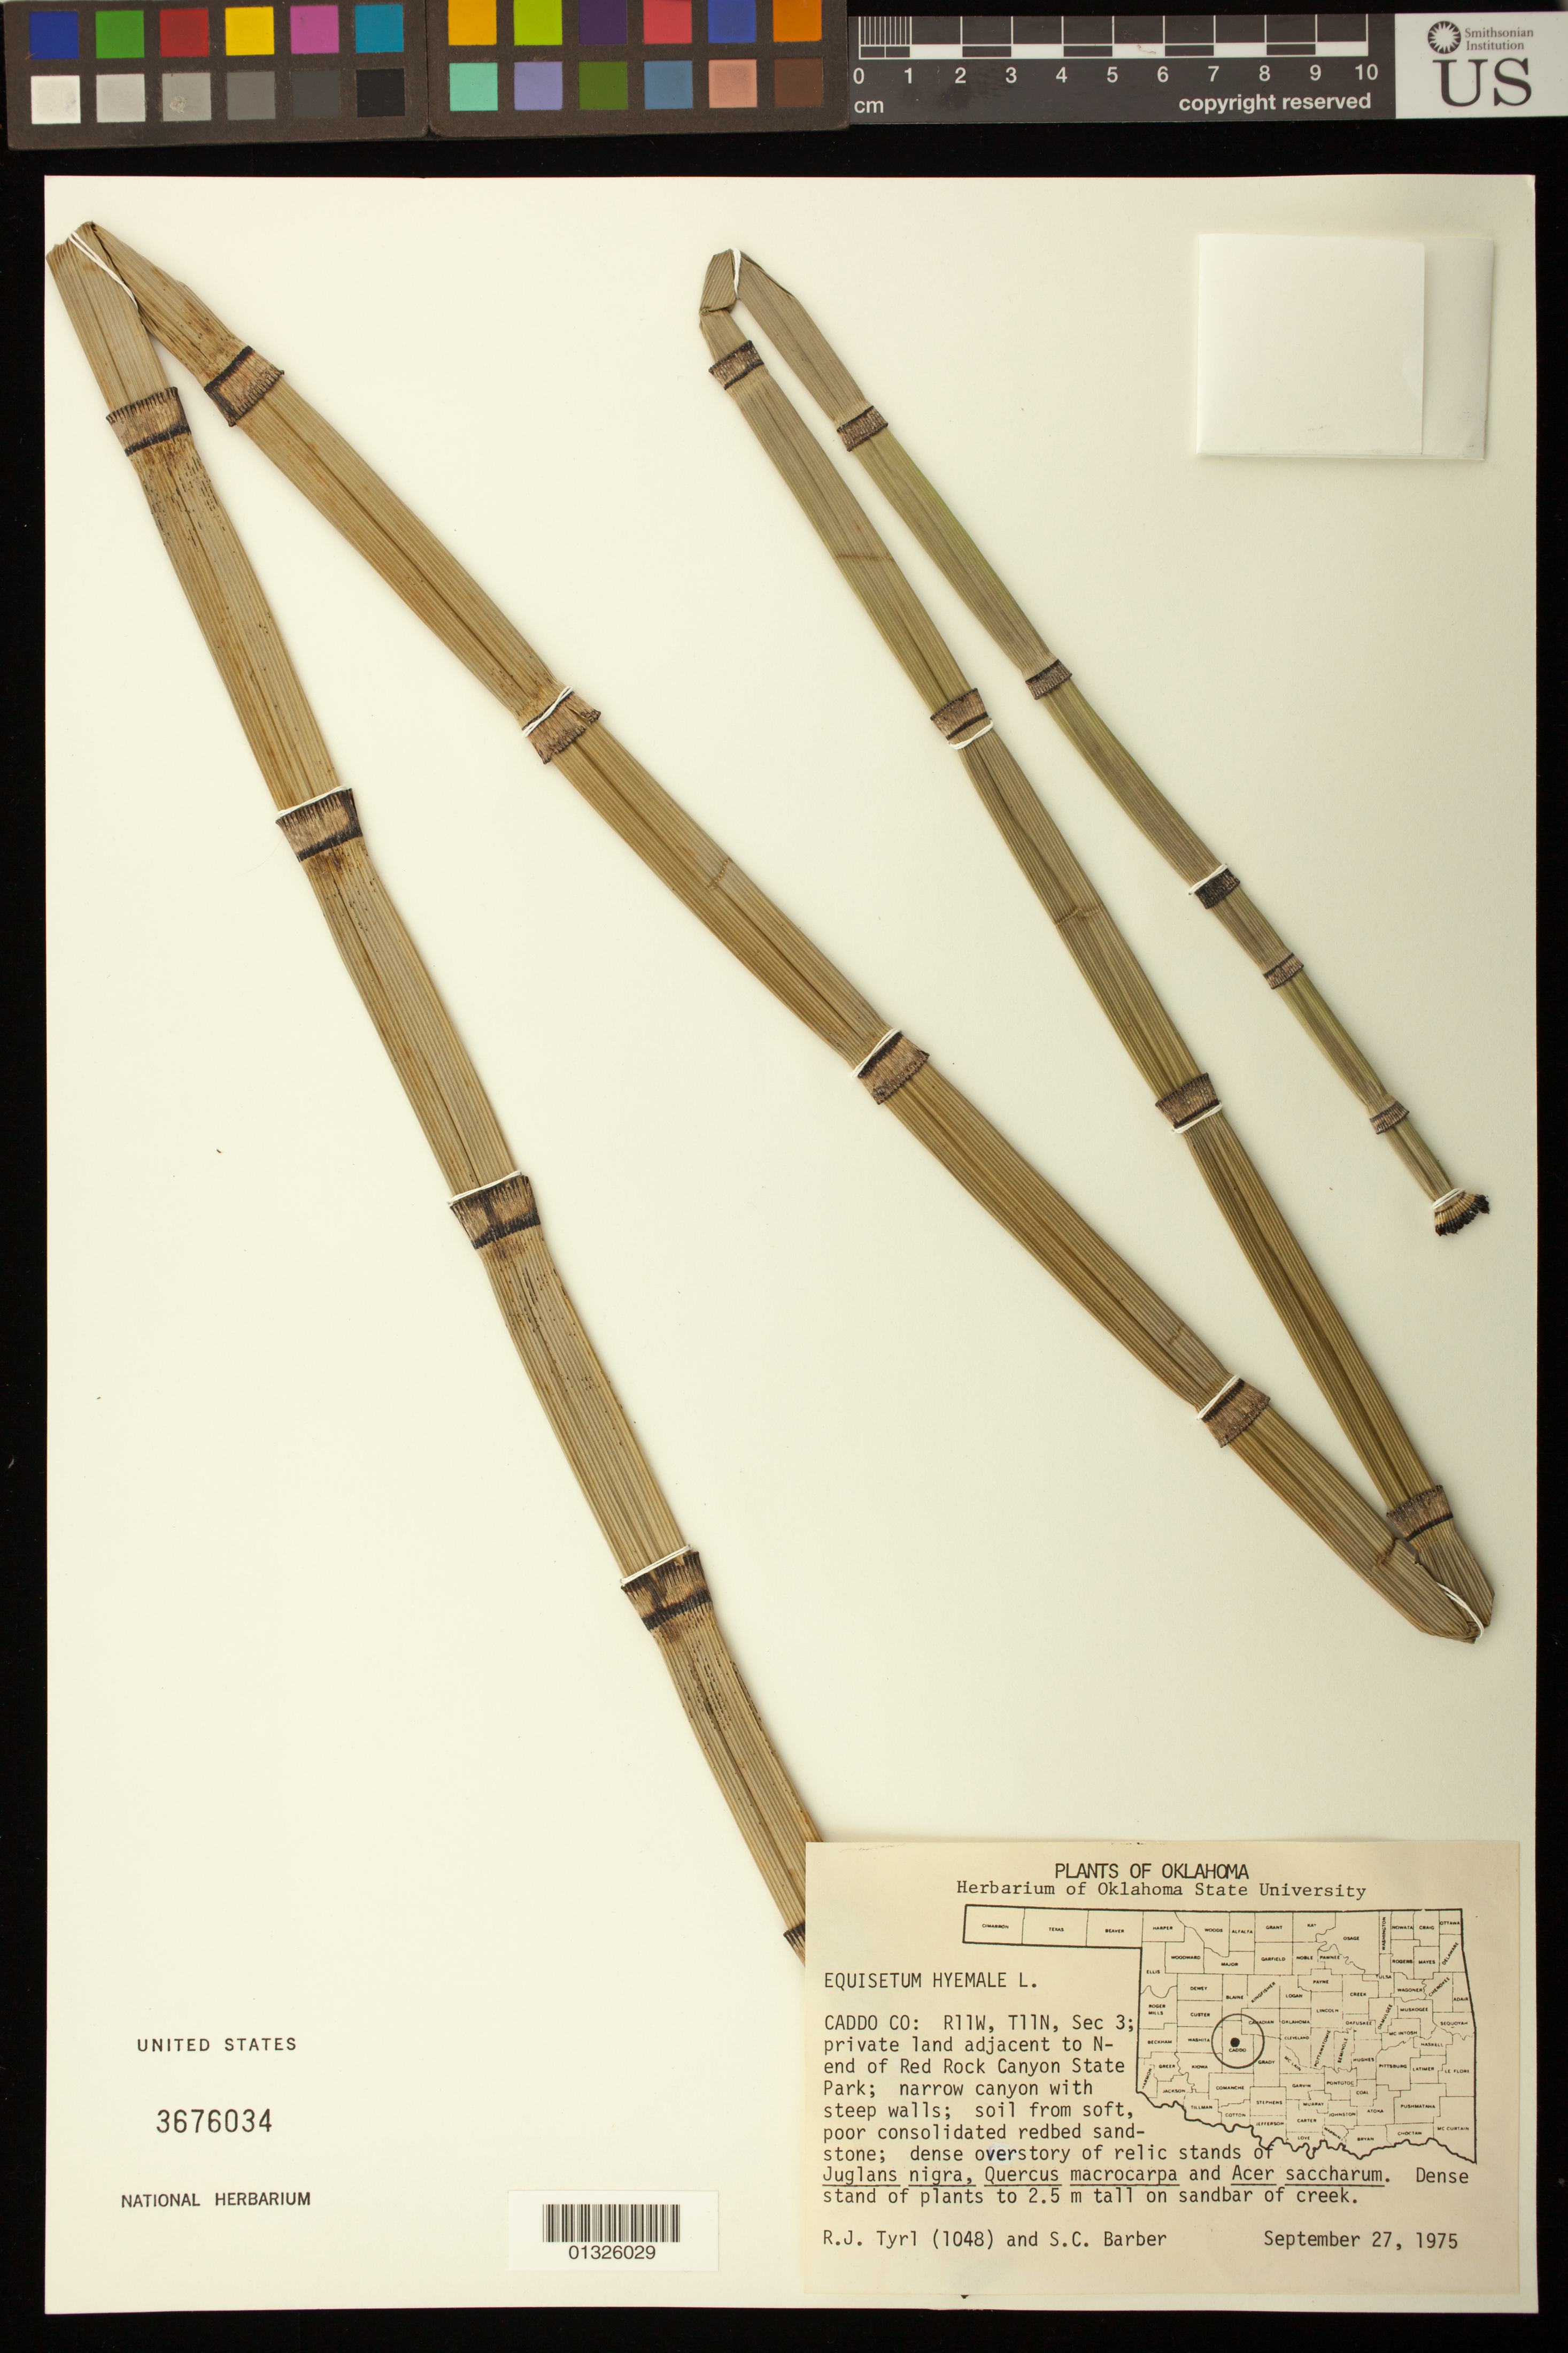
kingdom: Plantae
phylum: Tracheophyta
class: Polypodiopsida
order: Equisetales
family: Equisetaceae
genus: Equisetum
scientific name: Equisetum hyemale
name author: L.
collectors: R. Tyrl & S. Barber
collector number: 1048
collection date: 1975-09-27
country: United States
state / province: Oklahoma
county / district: Caddo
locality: R11W, T11N, Sec 3; private land adjacent to N-end of Red Rock Canyon State Park.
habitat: Narrow canyon with steep walls; soil from soft, poor consolidated redbed sandstone.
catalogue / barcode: US 3676034